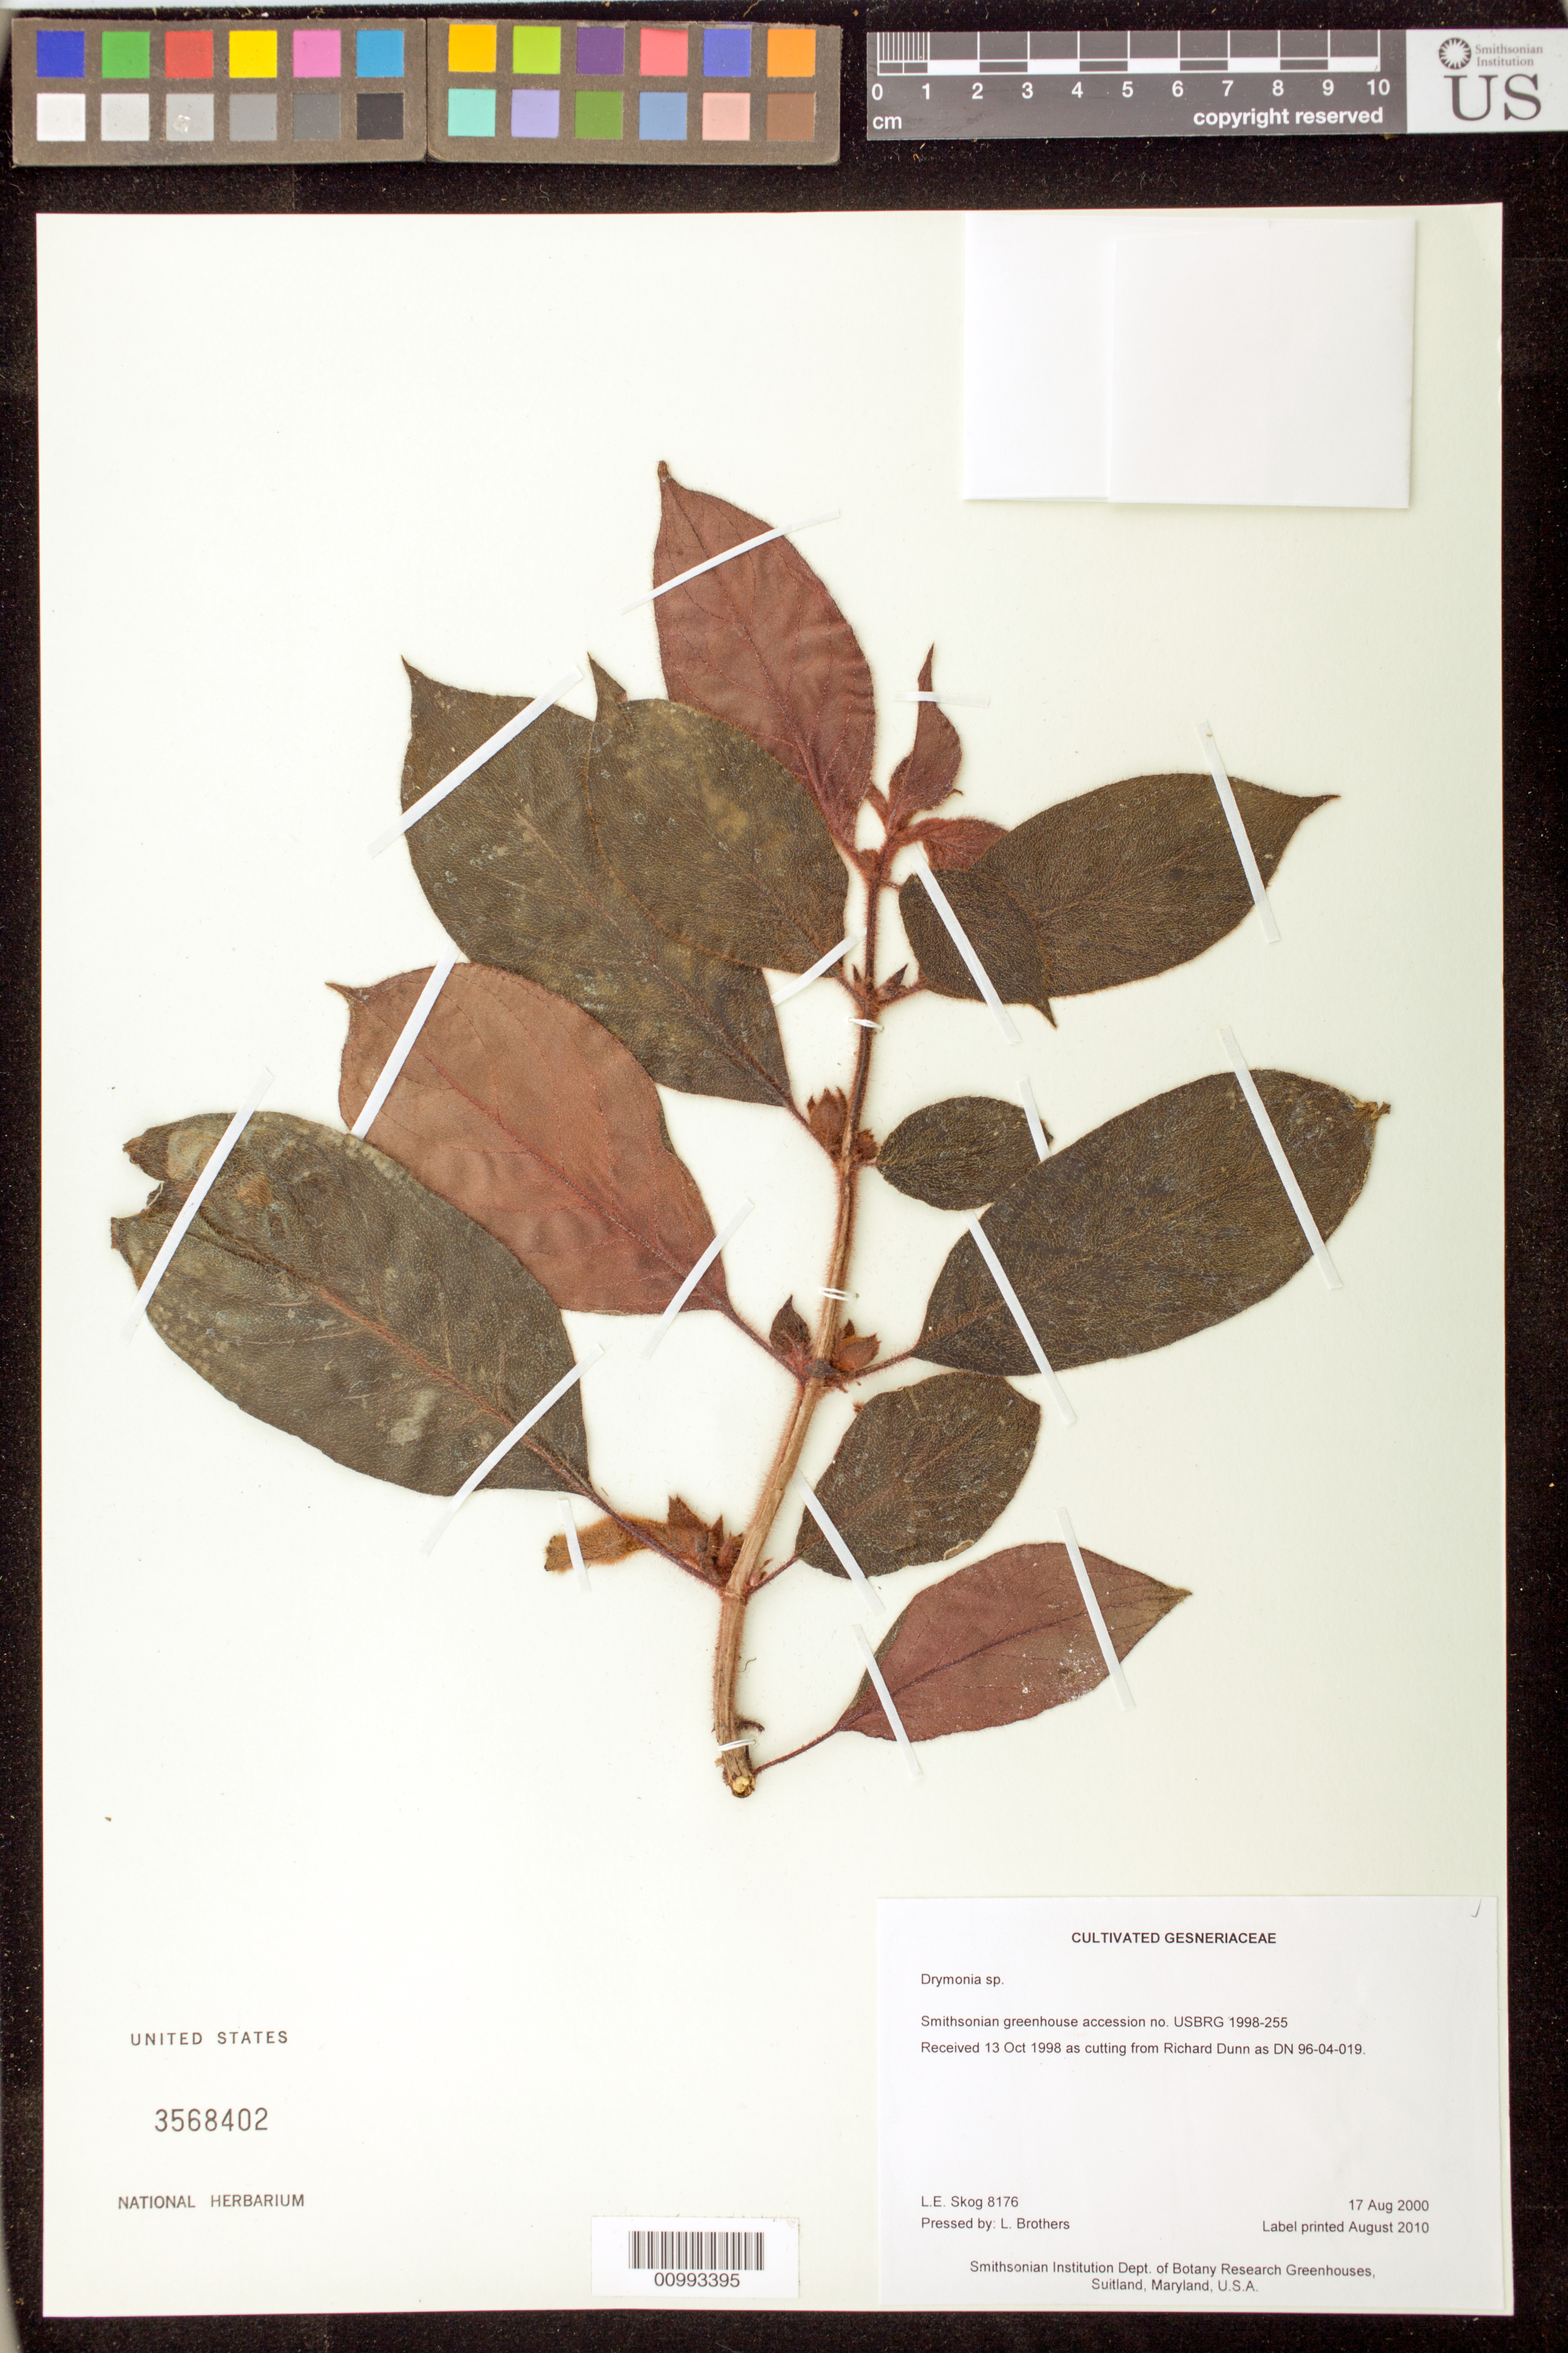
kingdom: Plantae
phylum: Tracheophyta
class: Magnoliopsida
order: Lamiales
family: Gesneriaceae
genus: Drymonia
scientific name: Drymonia sp.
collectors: L. E. Skog & L. Brothers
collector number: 8176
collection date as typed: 17 Aug 2000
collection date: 2000-08-17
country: United States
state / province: Maryland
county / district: Prince George's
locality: Smithsonian Institution Dept. of Botany Research Greenhouses, Suitland, Maryland, U.S.A.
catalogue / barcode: US 3568402